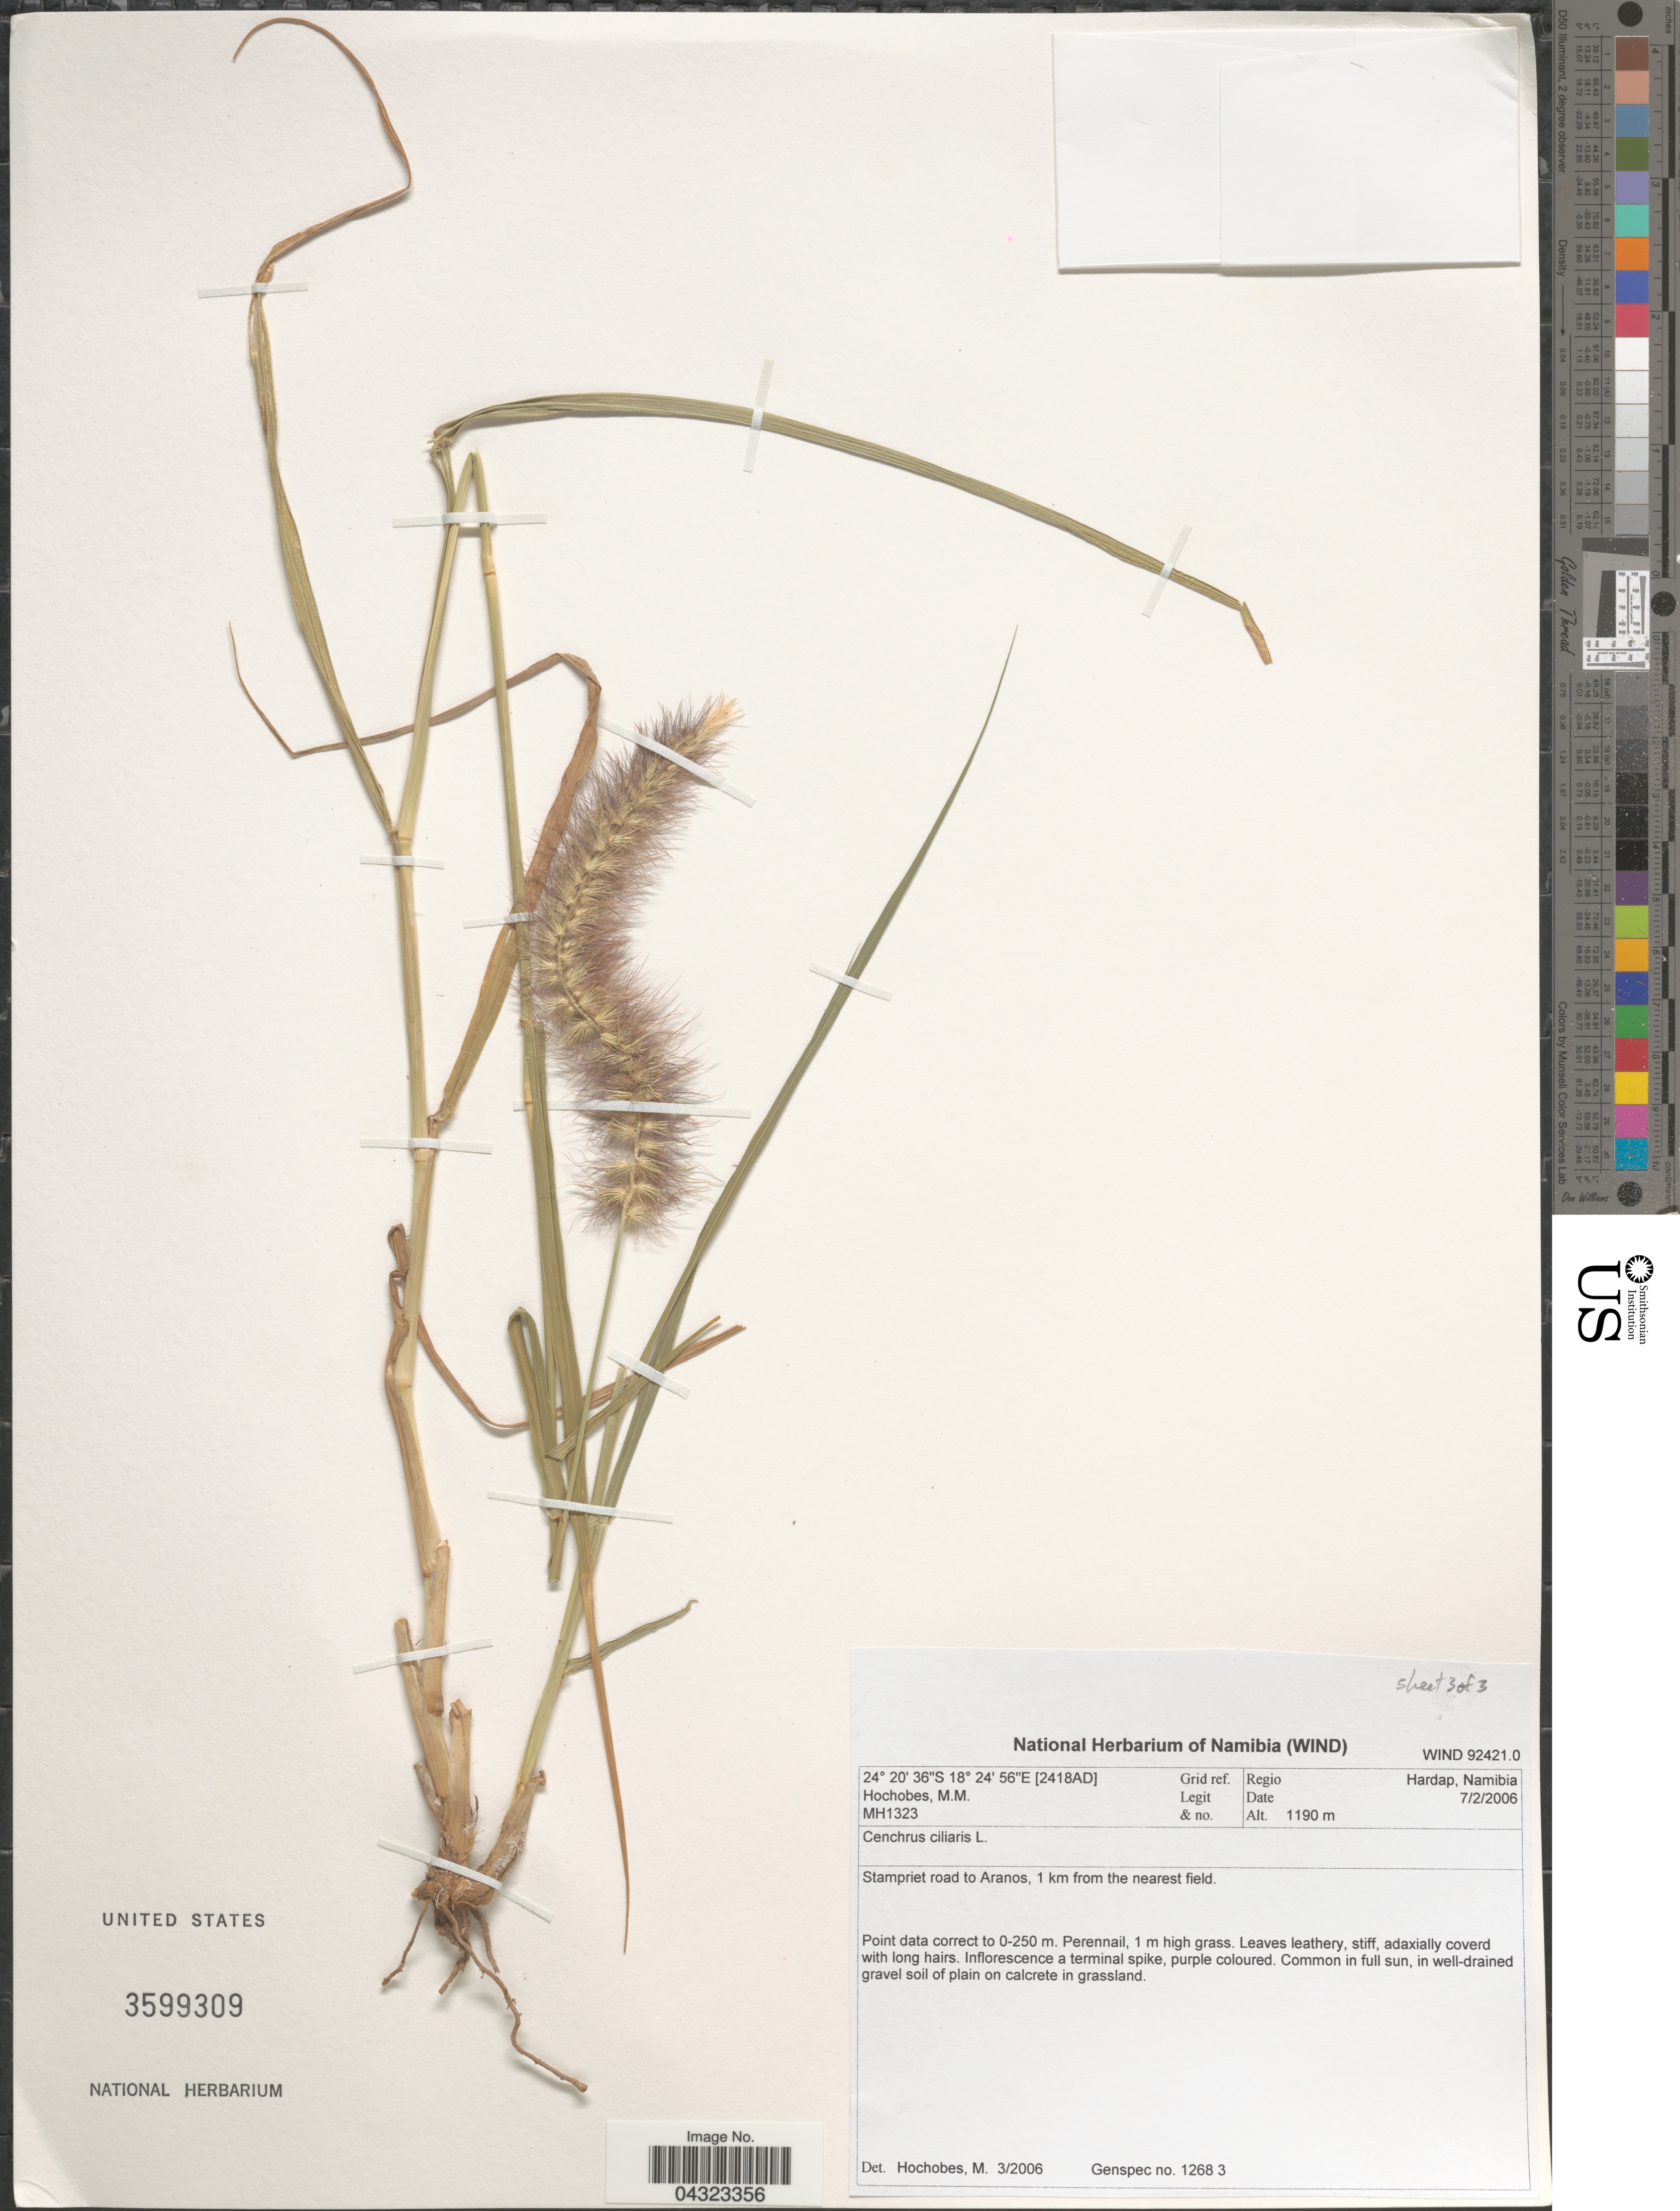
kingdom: Plantae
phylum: Tracheophyta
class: Liliopsida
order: Poales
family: Poaceae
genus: Cenchrus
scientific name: Cenchrus ciliaris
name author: L.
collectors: M. Hochobes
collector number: MH1323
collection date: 2006-02-07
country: Namibia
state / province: Hardap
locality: Grid ref. [2418AD]. Regio Hardap, Namibia. Stampriet road to Aranos, 1 km from the nearest field.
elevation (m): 1190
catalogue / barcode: US 3599309